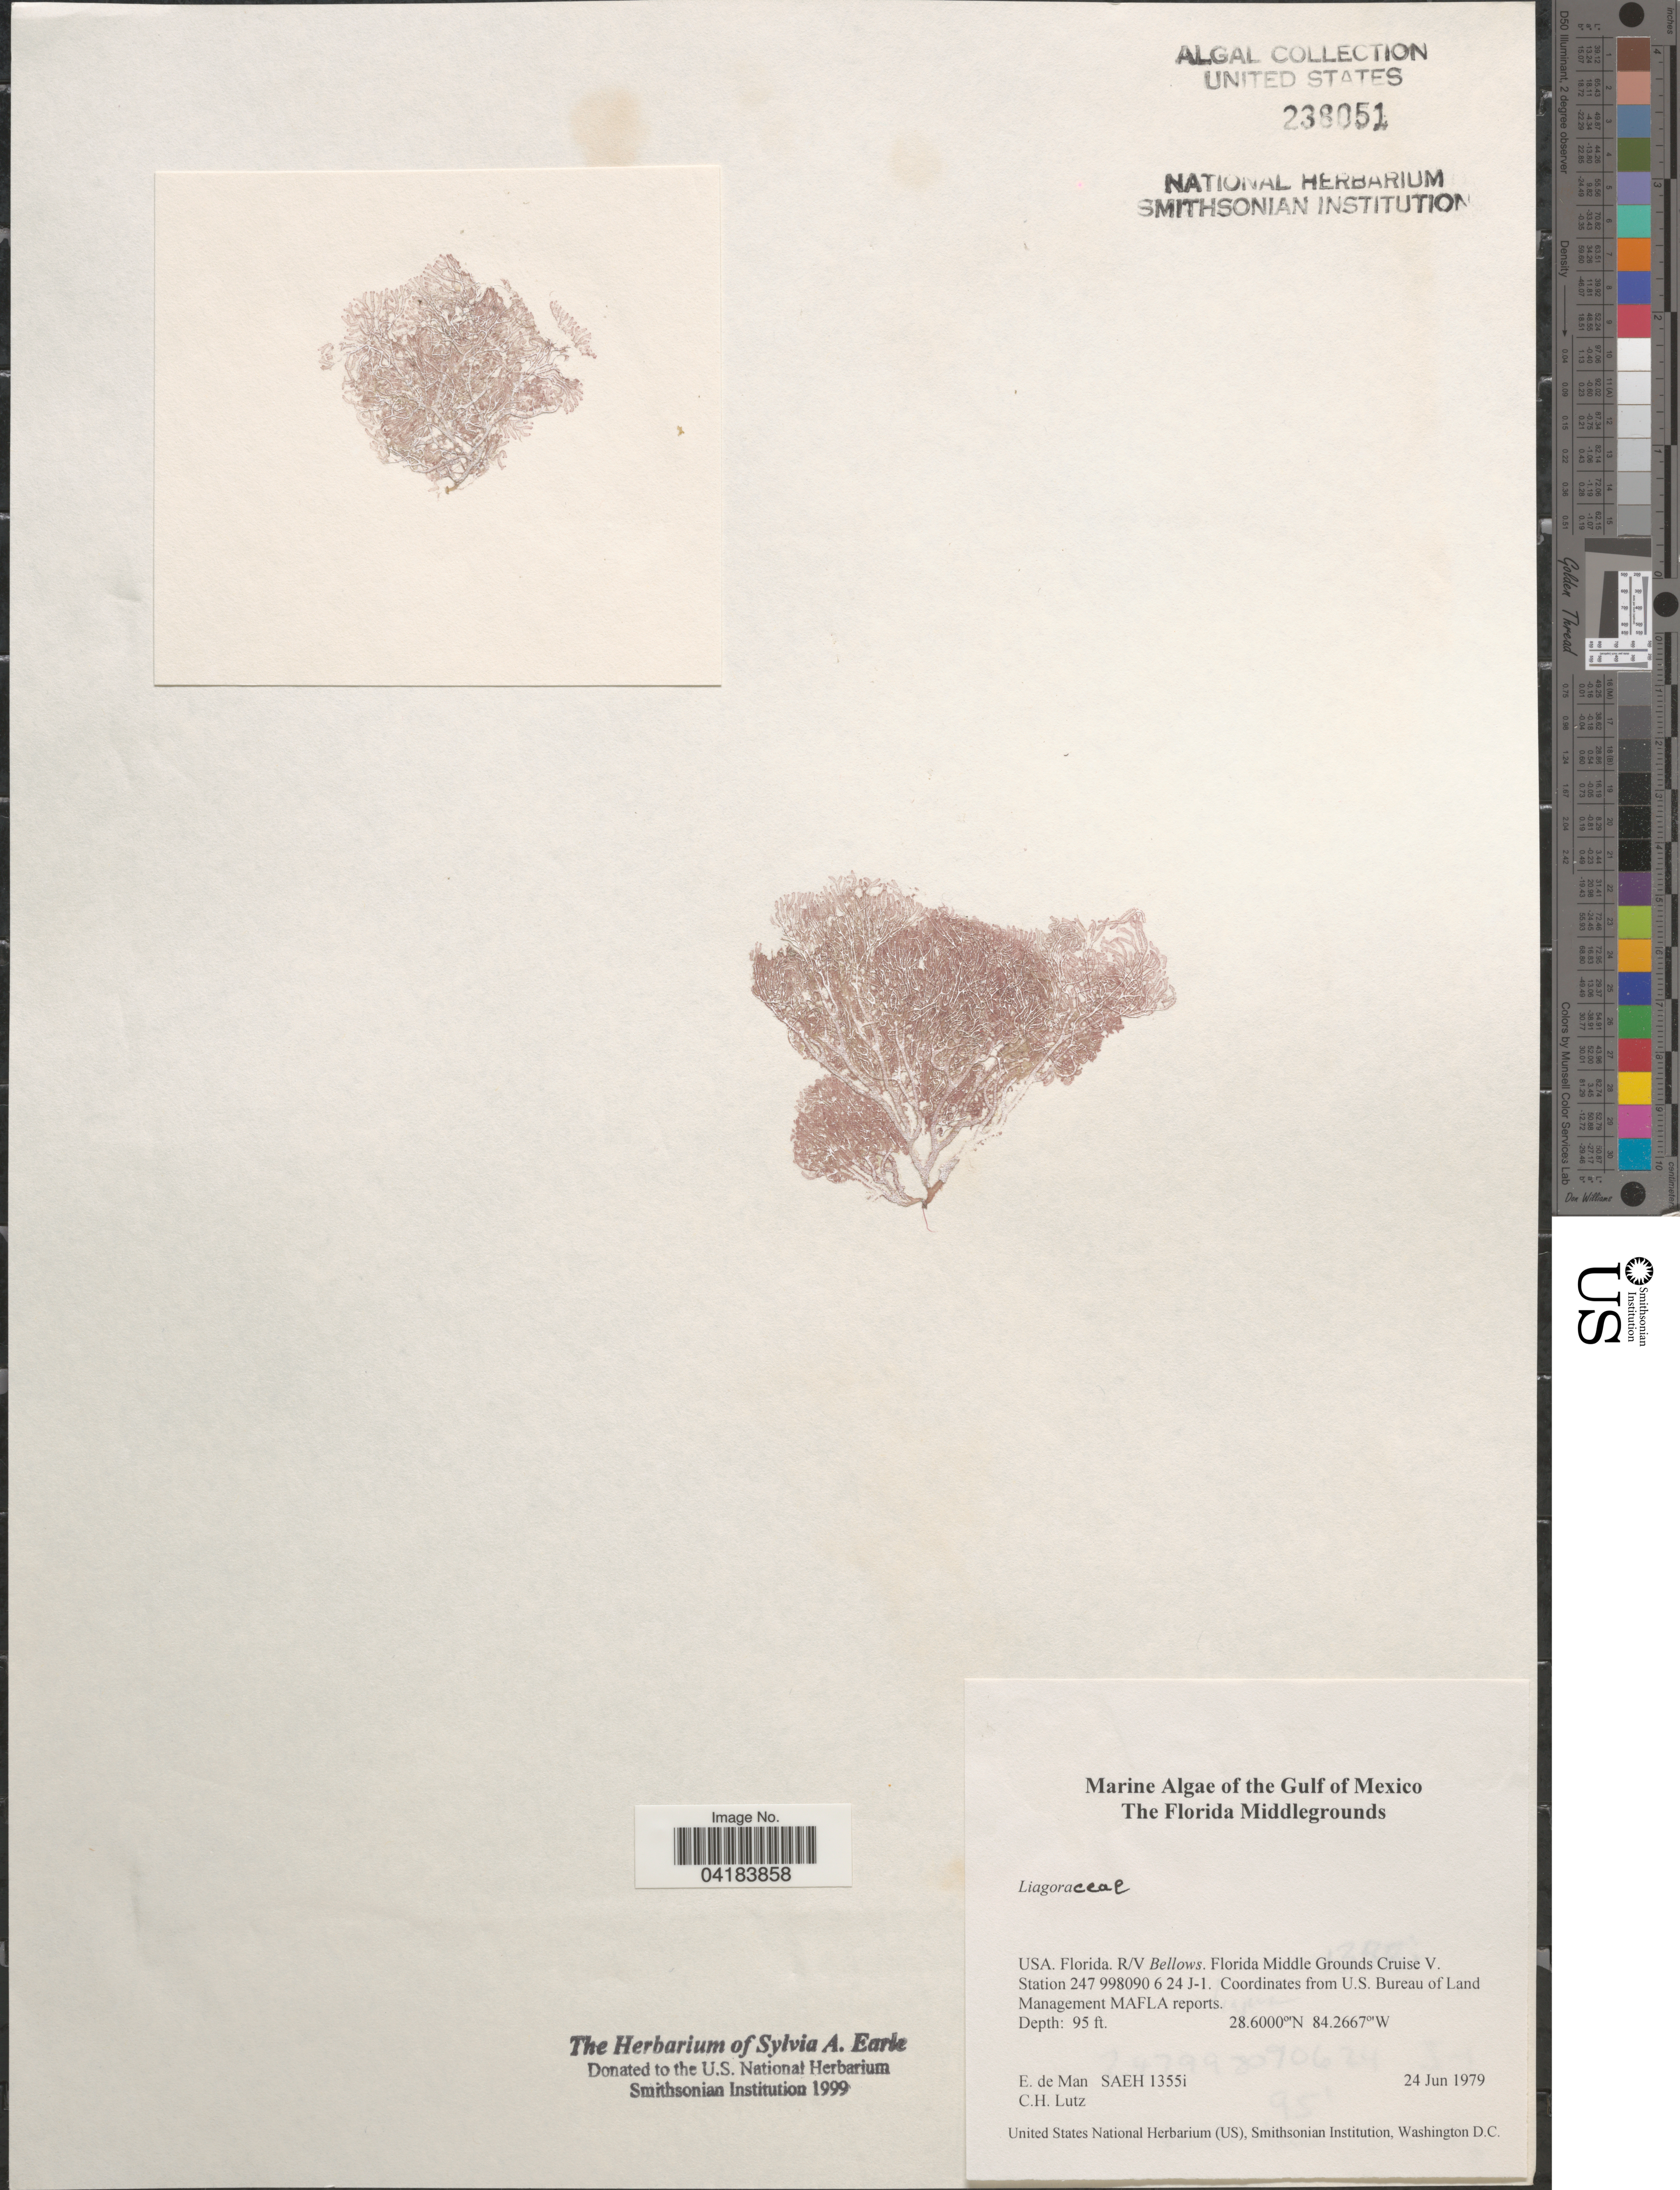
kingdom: Plantae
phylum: Rhodophyta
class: Florideophyceae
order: Nemaliales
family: Liagoraceae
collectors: E. de Man & C. Lutz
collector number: SAEH1355i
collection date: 1979-06-24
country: United States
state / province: Florida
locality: Gulf of Mexico. R/V Bellows. Florida Middle Grounds Cruise V. Station 247 998090 6 24 J-1.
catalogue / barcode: US 238051